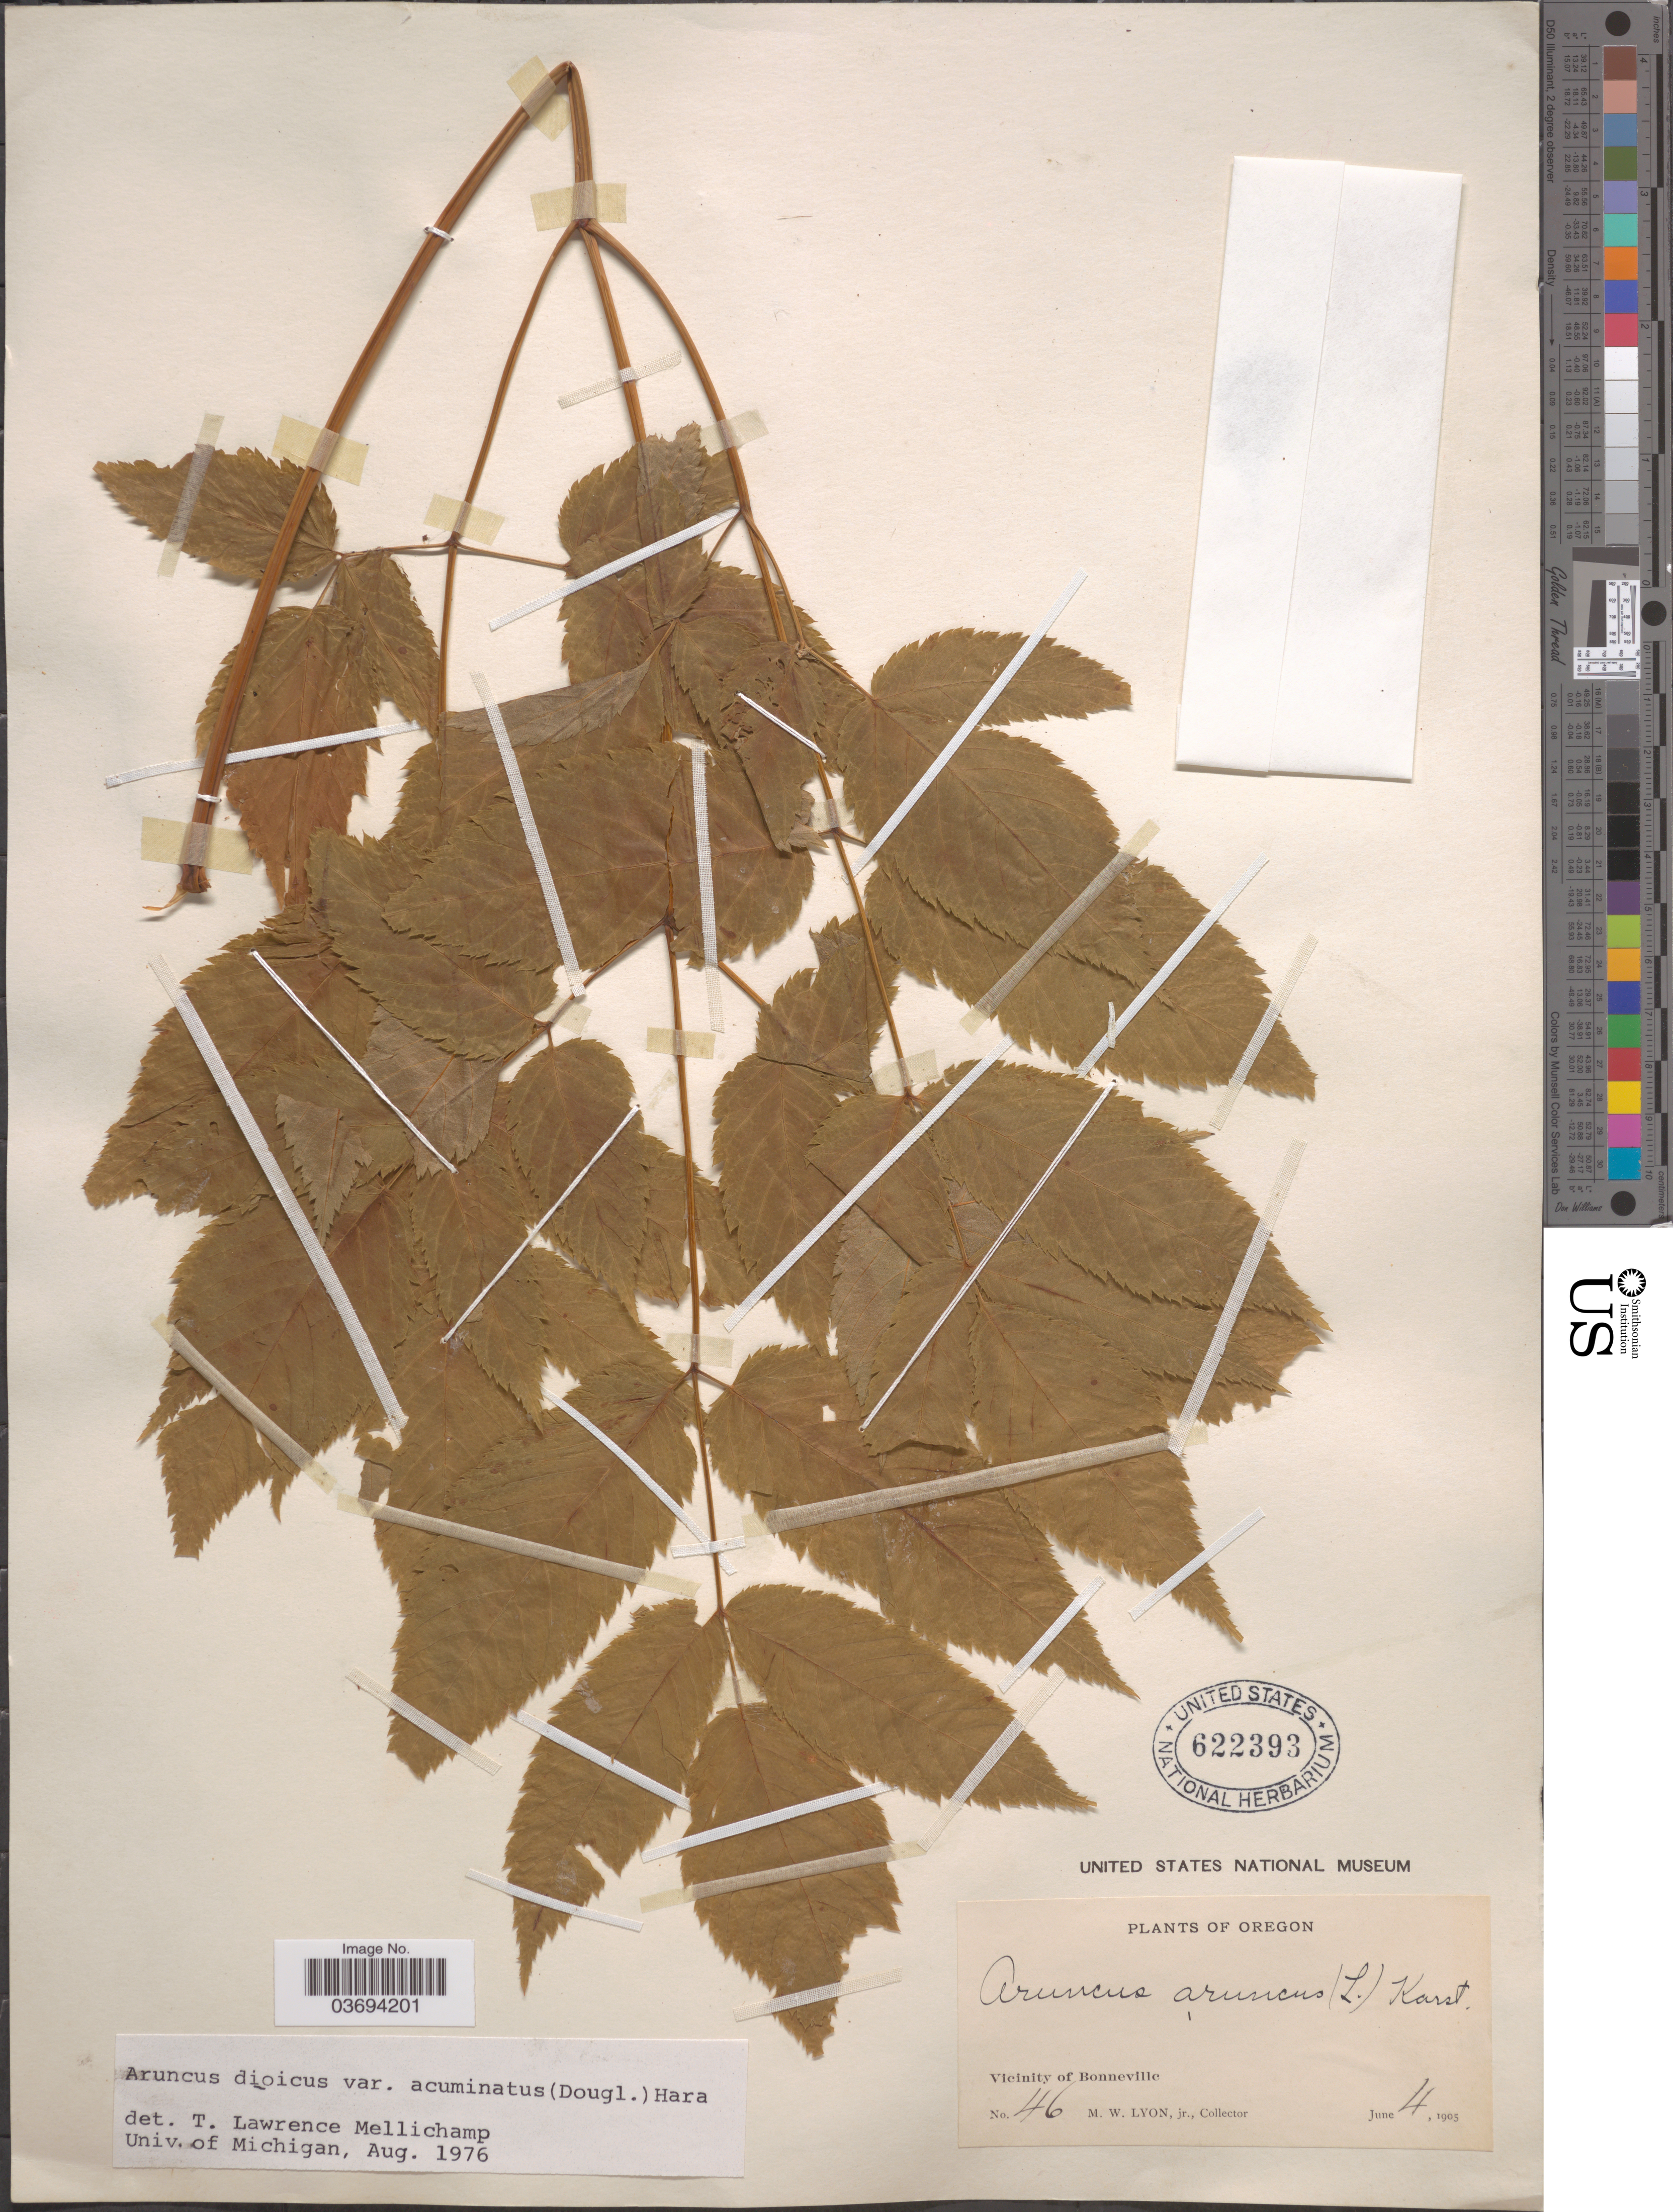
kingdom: Plantae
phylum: Tracheophyta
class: Magnoliopsida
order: Rosales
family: Rosaceae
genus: Aruncus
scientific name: Aruncus dioicus var. acuminatus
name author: (Rydb.) H. Hara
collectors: M. Lyon Jr.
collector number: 46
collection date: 1905-06-04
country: United States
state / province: Oregon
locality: Vicinity of Bonneville.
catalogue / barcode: US 622393